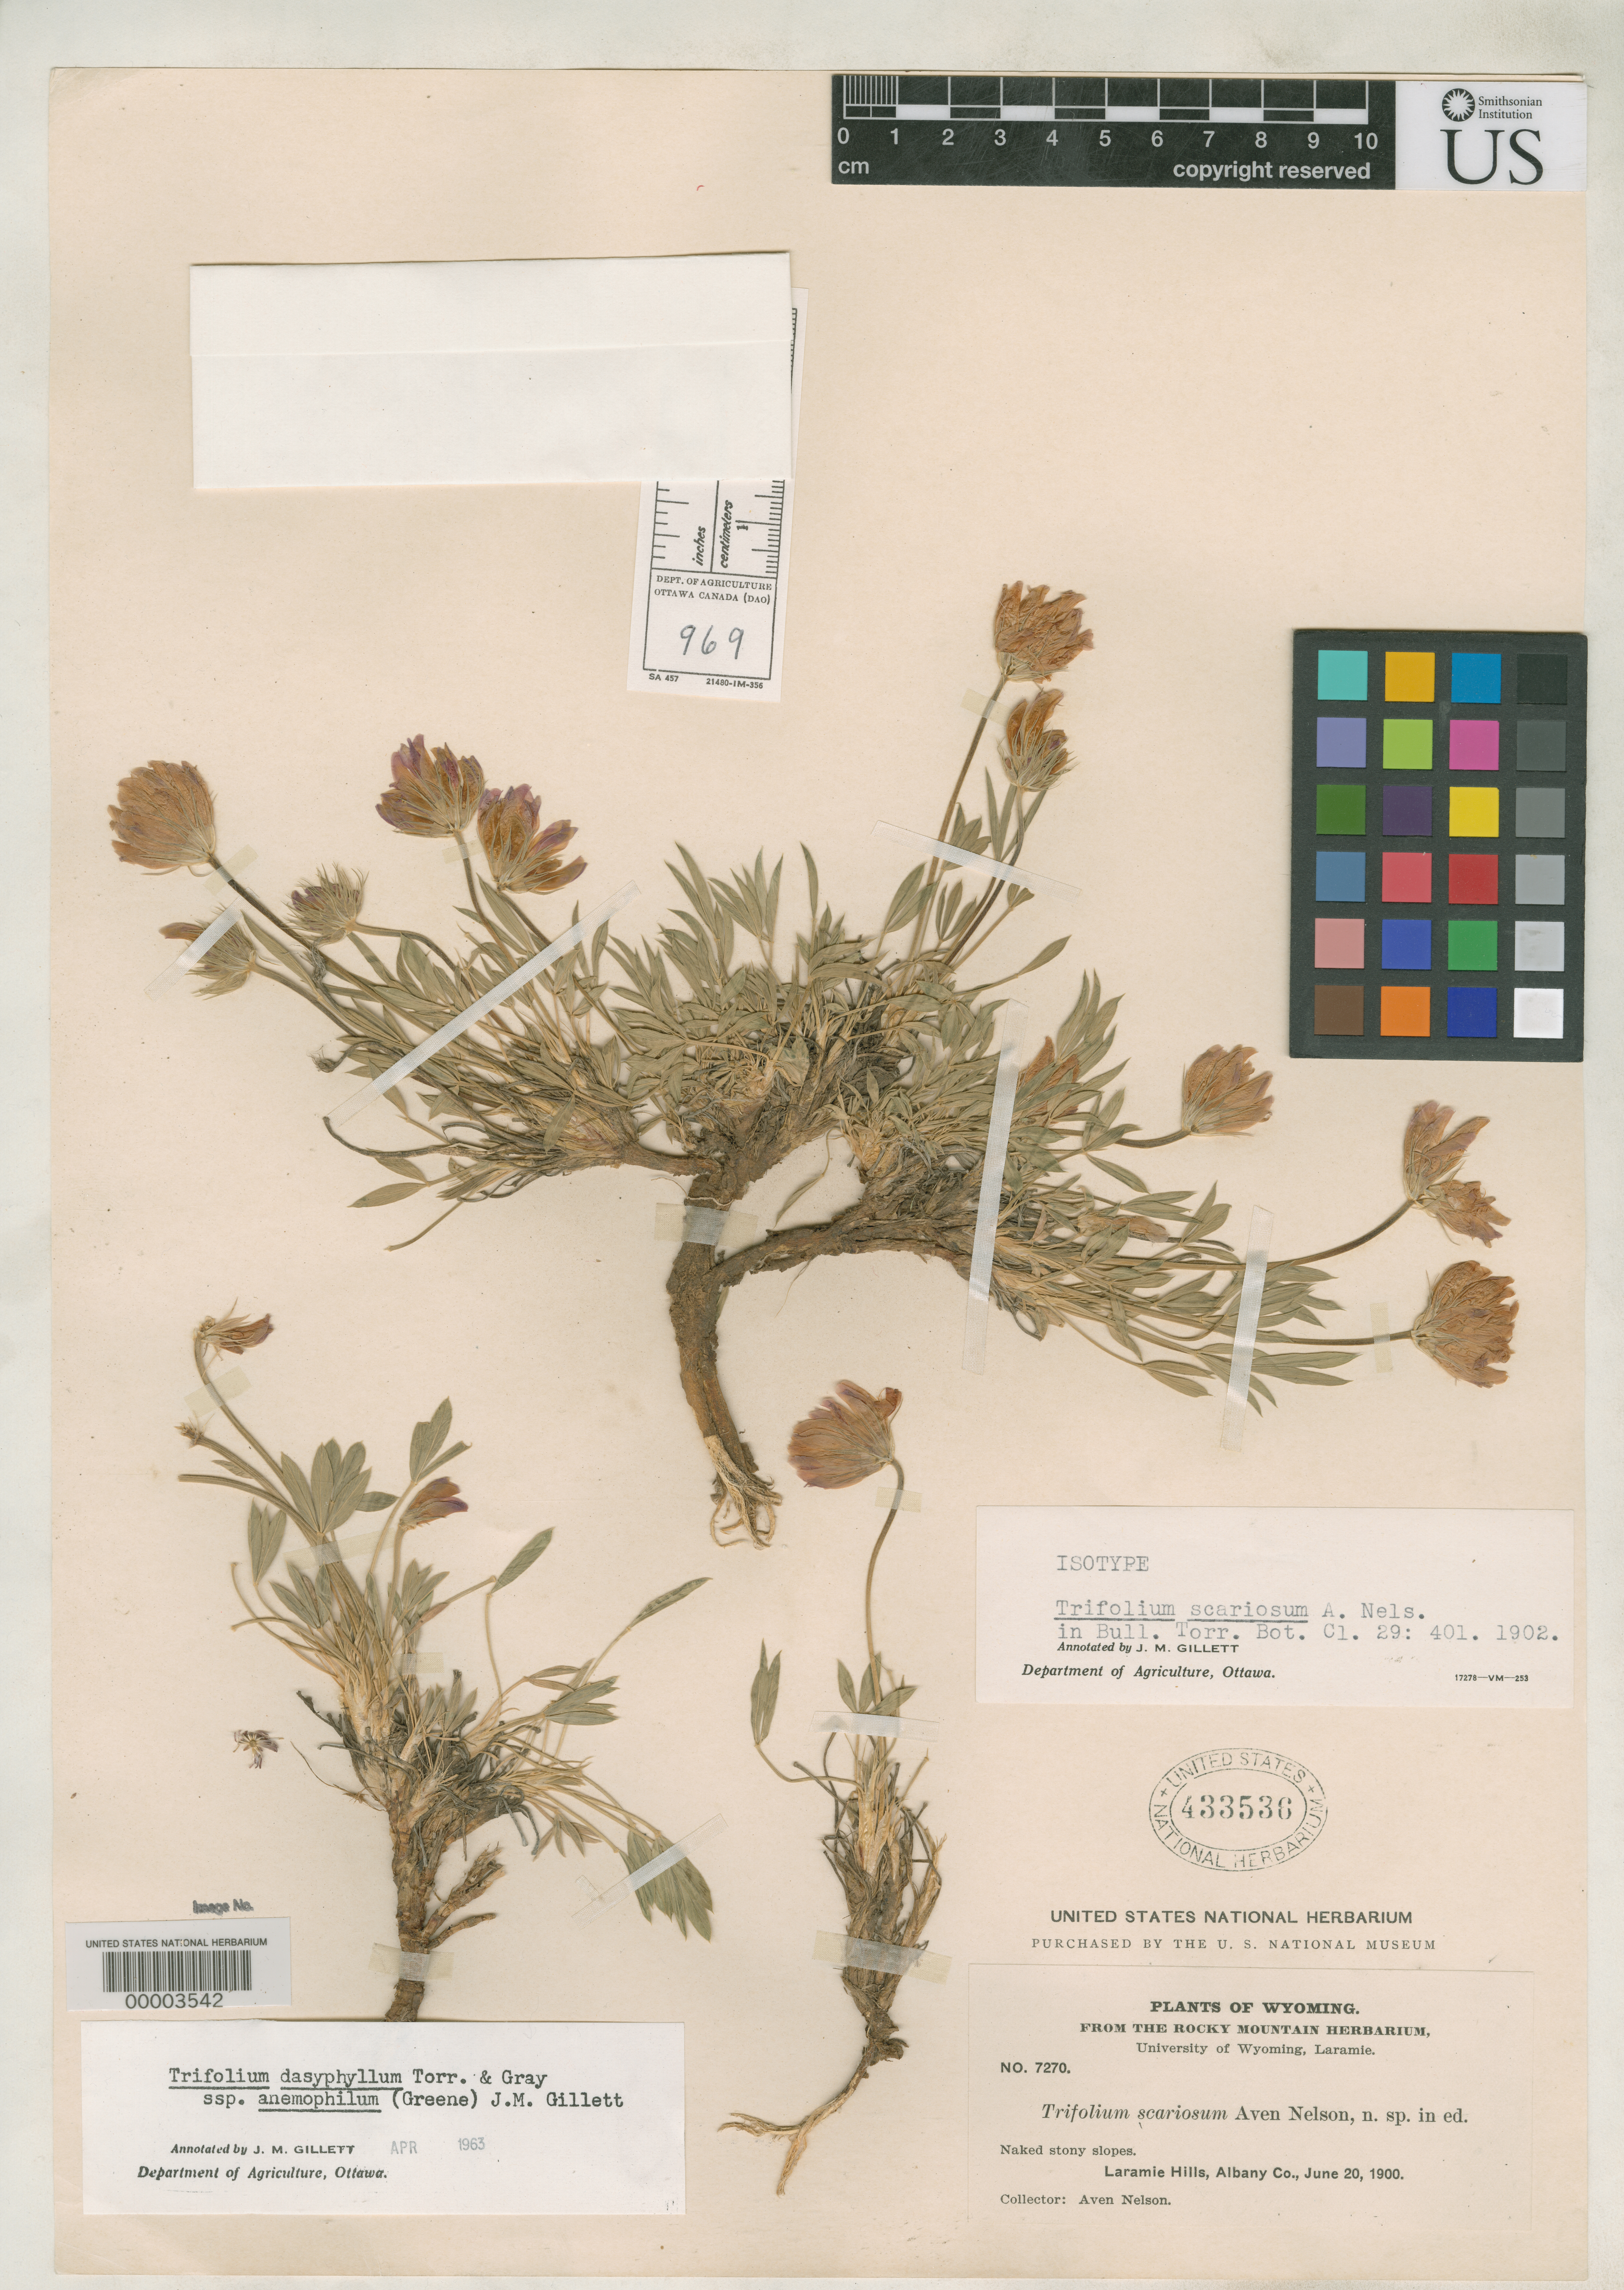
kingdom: Plantae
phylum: Tracheophyta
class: Magnoliopsida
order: Fabales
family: Fabaceae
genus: Trifolium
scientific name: Trifolium scariosum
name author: A. Nelson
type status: Isotype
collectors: A. Nelson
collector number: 7270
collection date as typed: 20 Jun 1900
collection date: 1900-06-20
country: United States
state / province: Wyoming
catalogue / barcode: US 433536